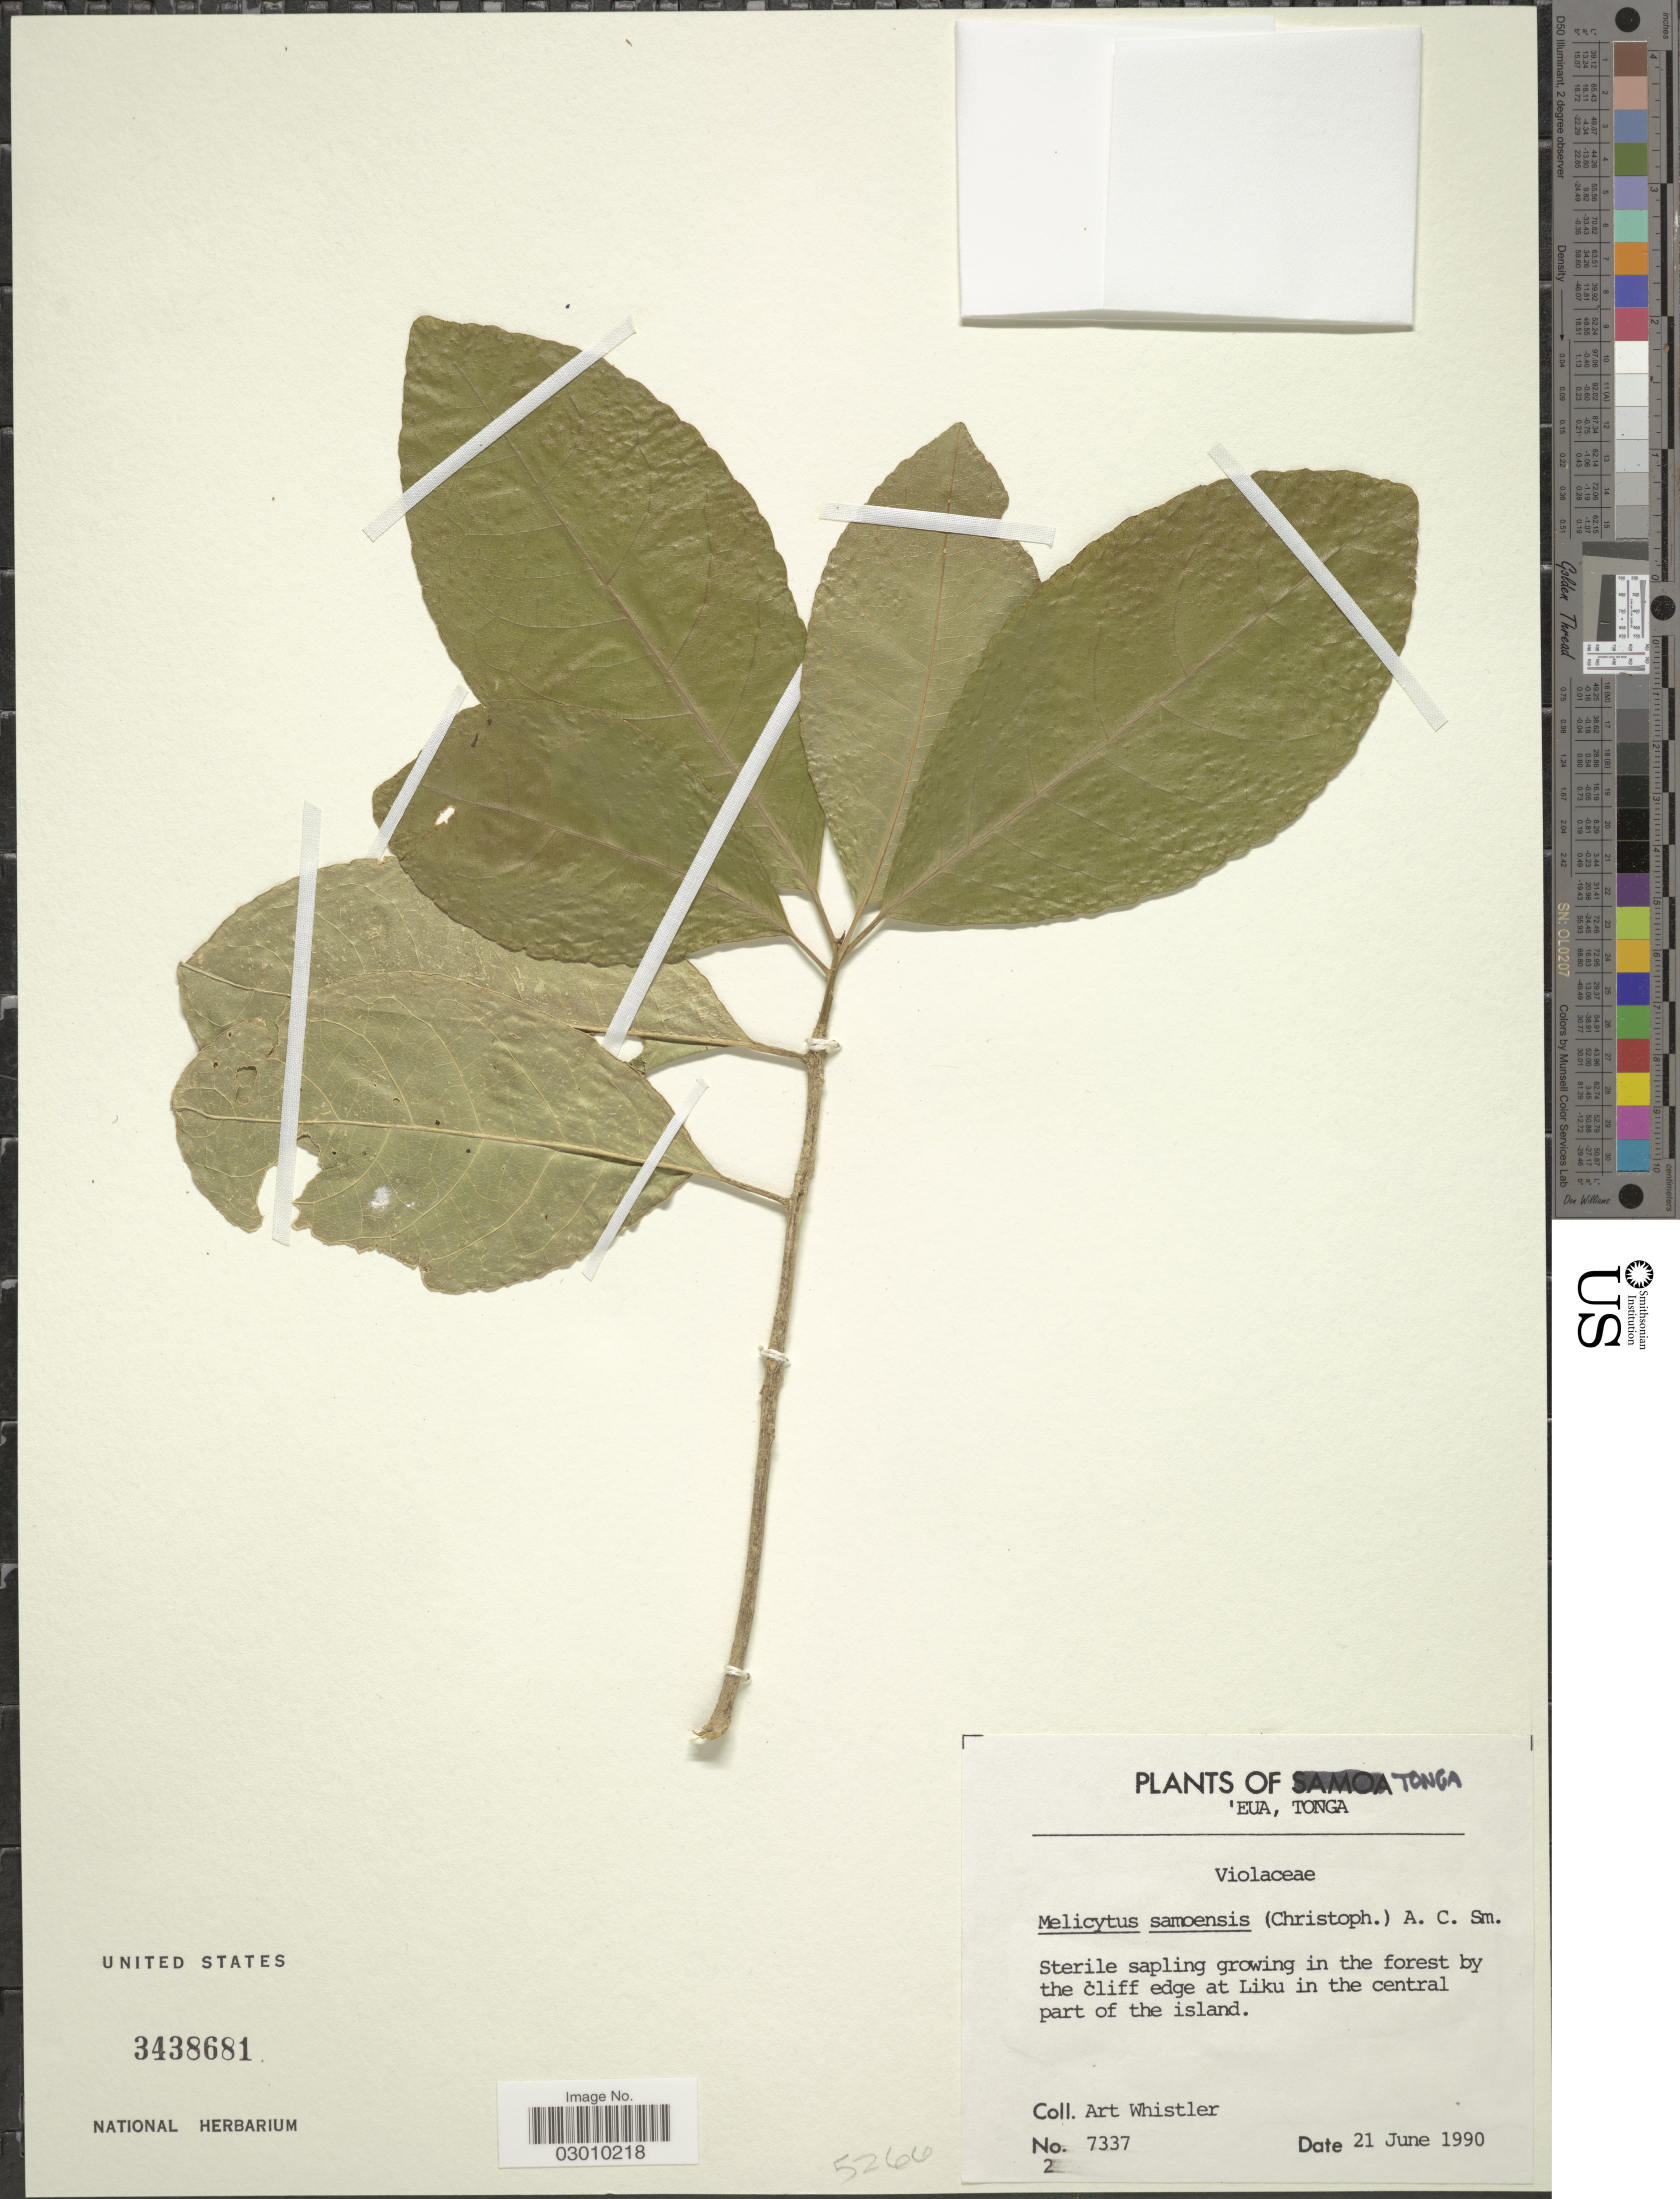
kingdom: Plantae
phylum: Tracheophyta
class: Magnoliopsida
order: Malpighiales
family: Violaceae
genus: Melicytus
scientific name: Melicytus samoensis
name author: (Christoph.) A.C. Sm.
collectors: A. Whistler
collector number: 7337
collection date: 1990-06-21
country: Tonga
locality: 'Eua. In the central part of the island.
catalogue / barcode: US 3438681